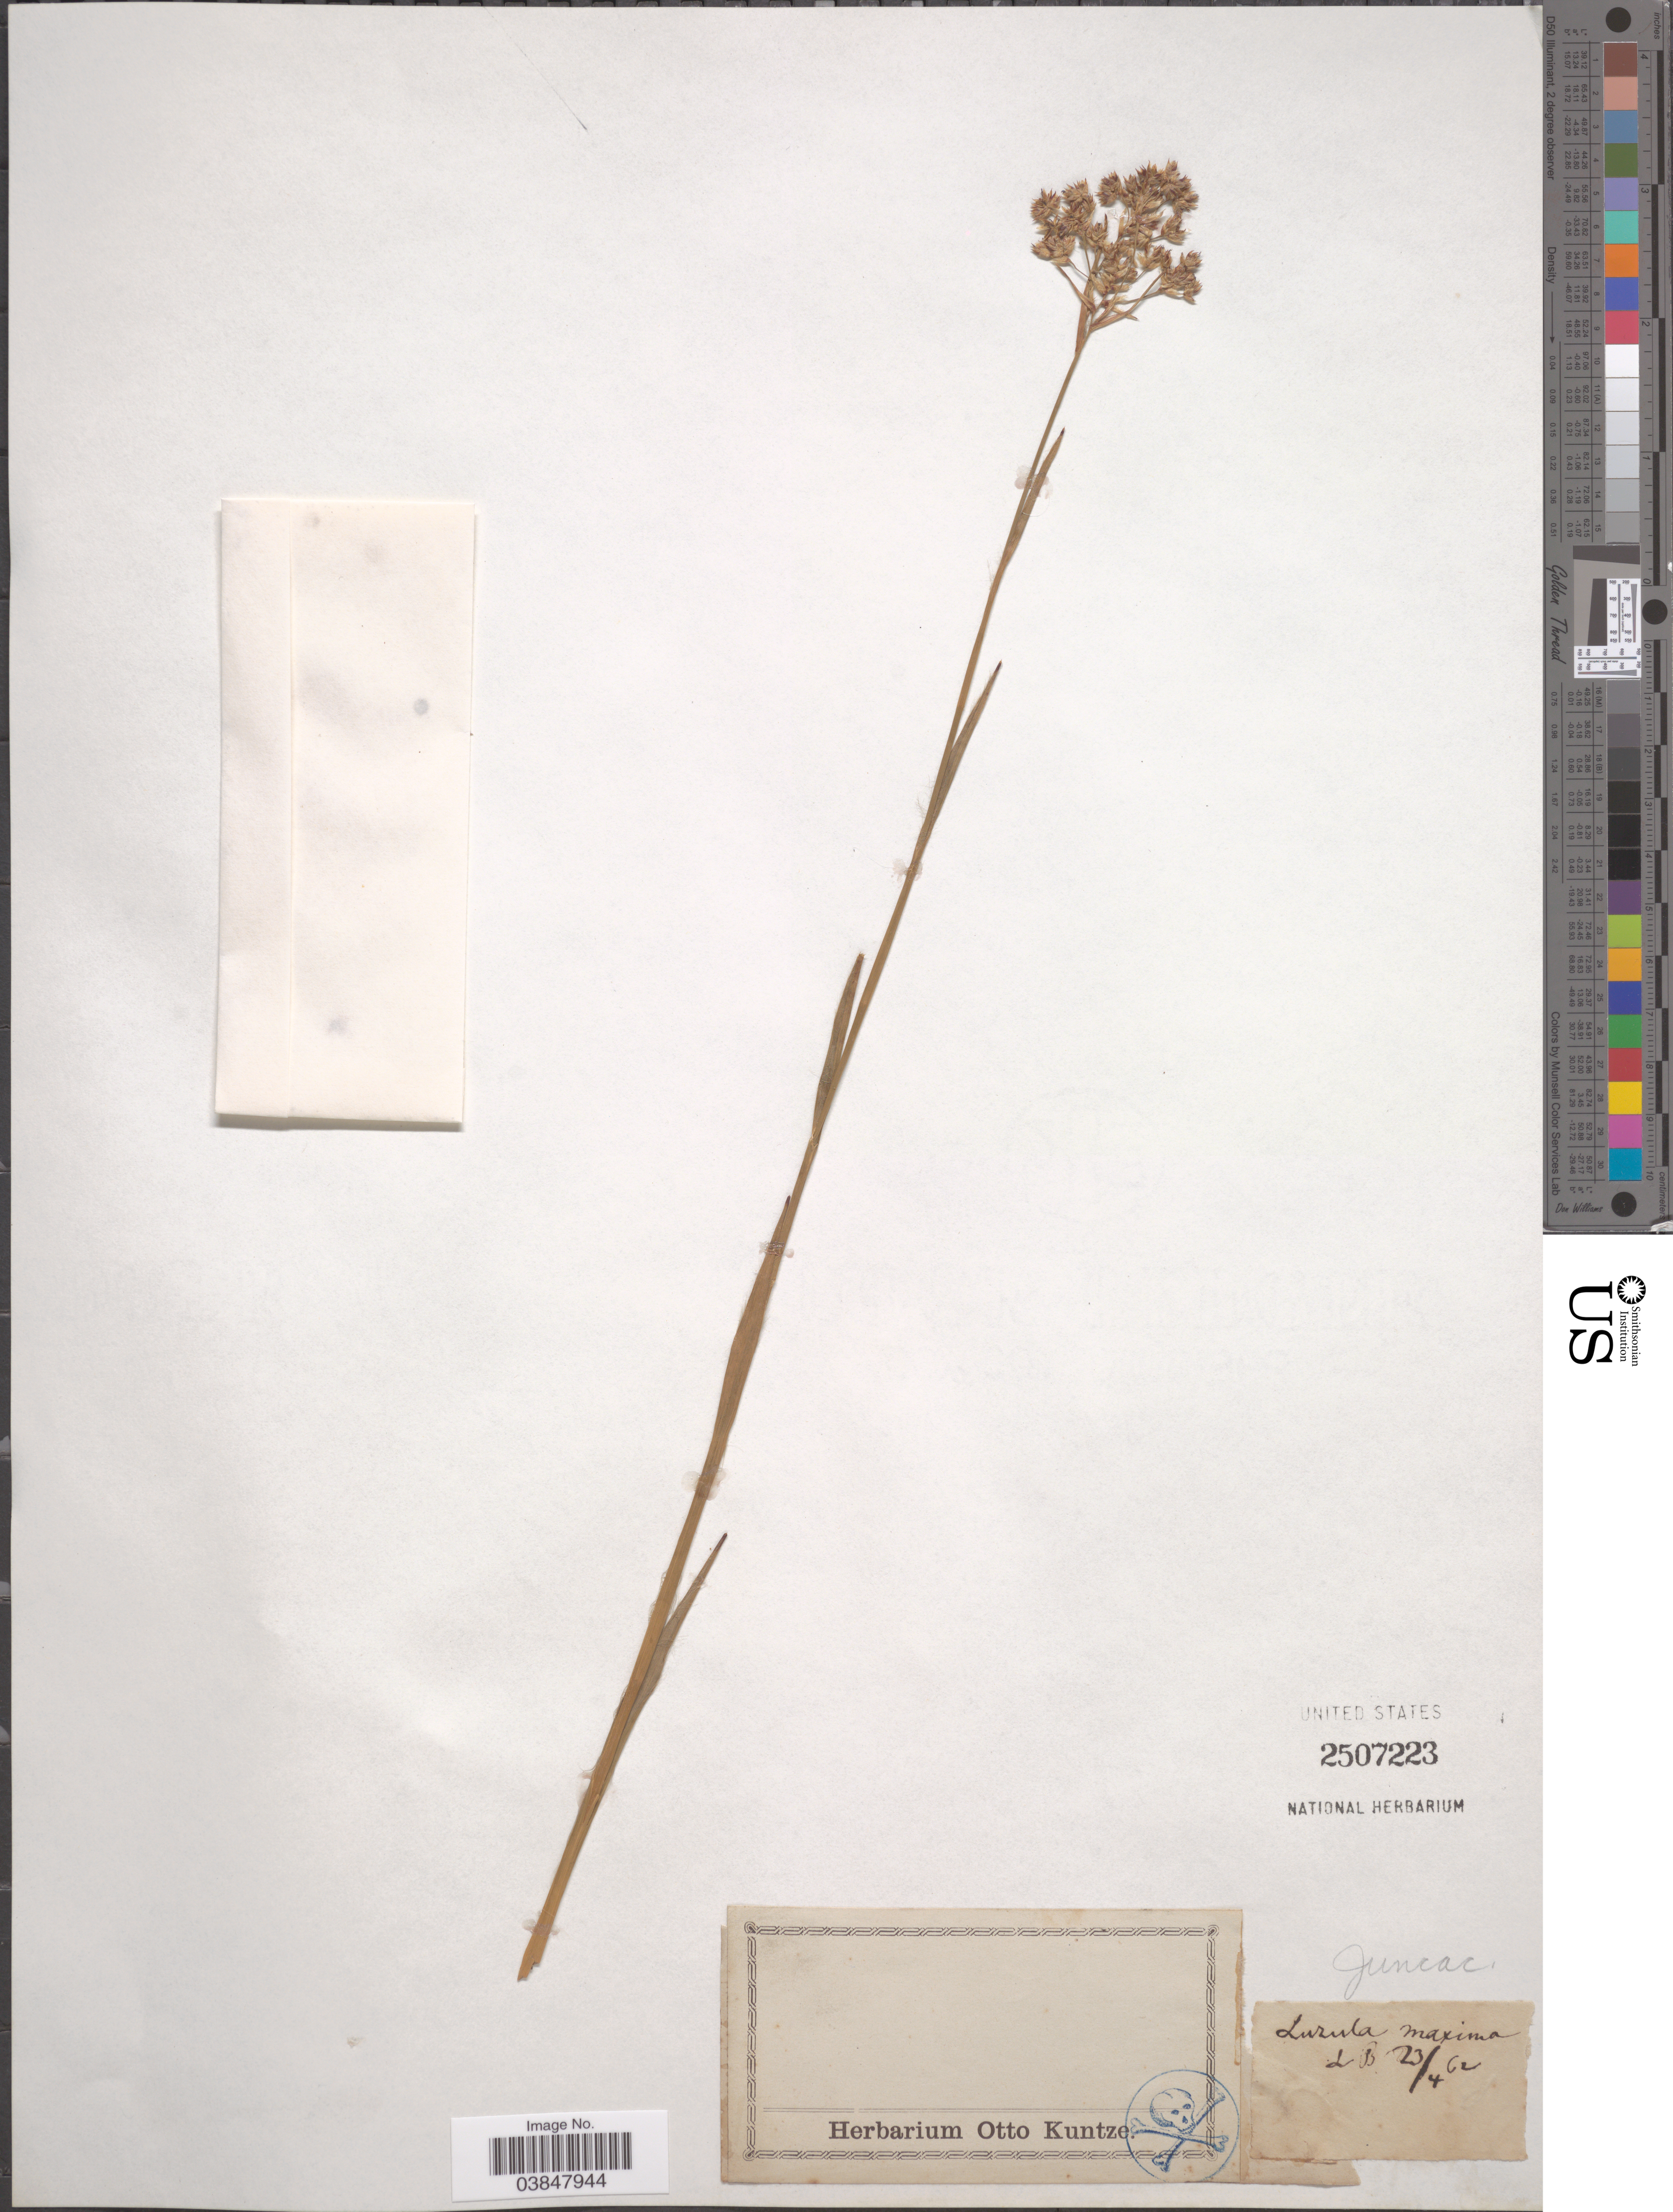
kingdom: Plantae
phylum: Tracheophyta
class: Liliopsida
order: Poales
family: Juncaceae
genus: Luzula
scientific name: Luzula maxima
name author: (Reichard) DC.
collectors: ex herb. Otto Kuntze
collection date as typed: Transcribed d/m/y: 23/4/62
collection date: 1862-04-23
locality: L.B.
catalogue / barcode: US 2507223